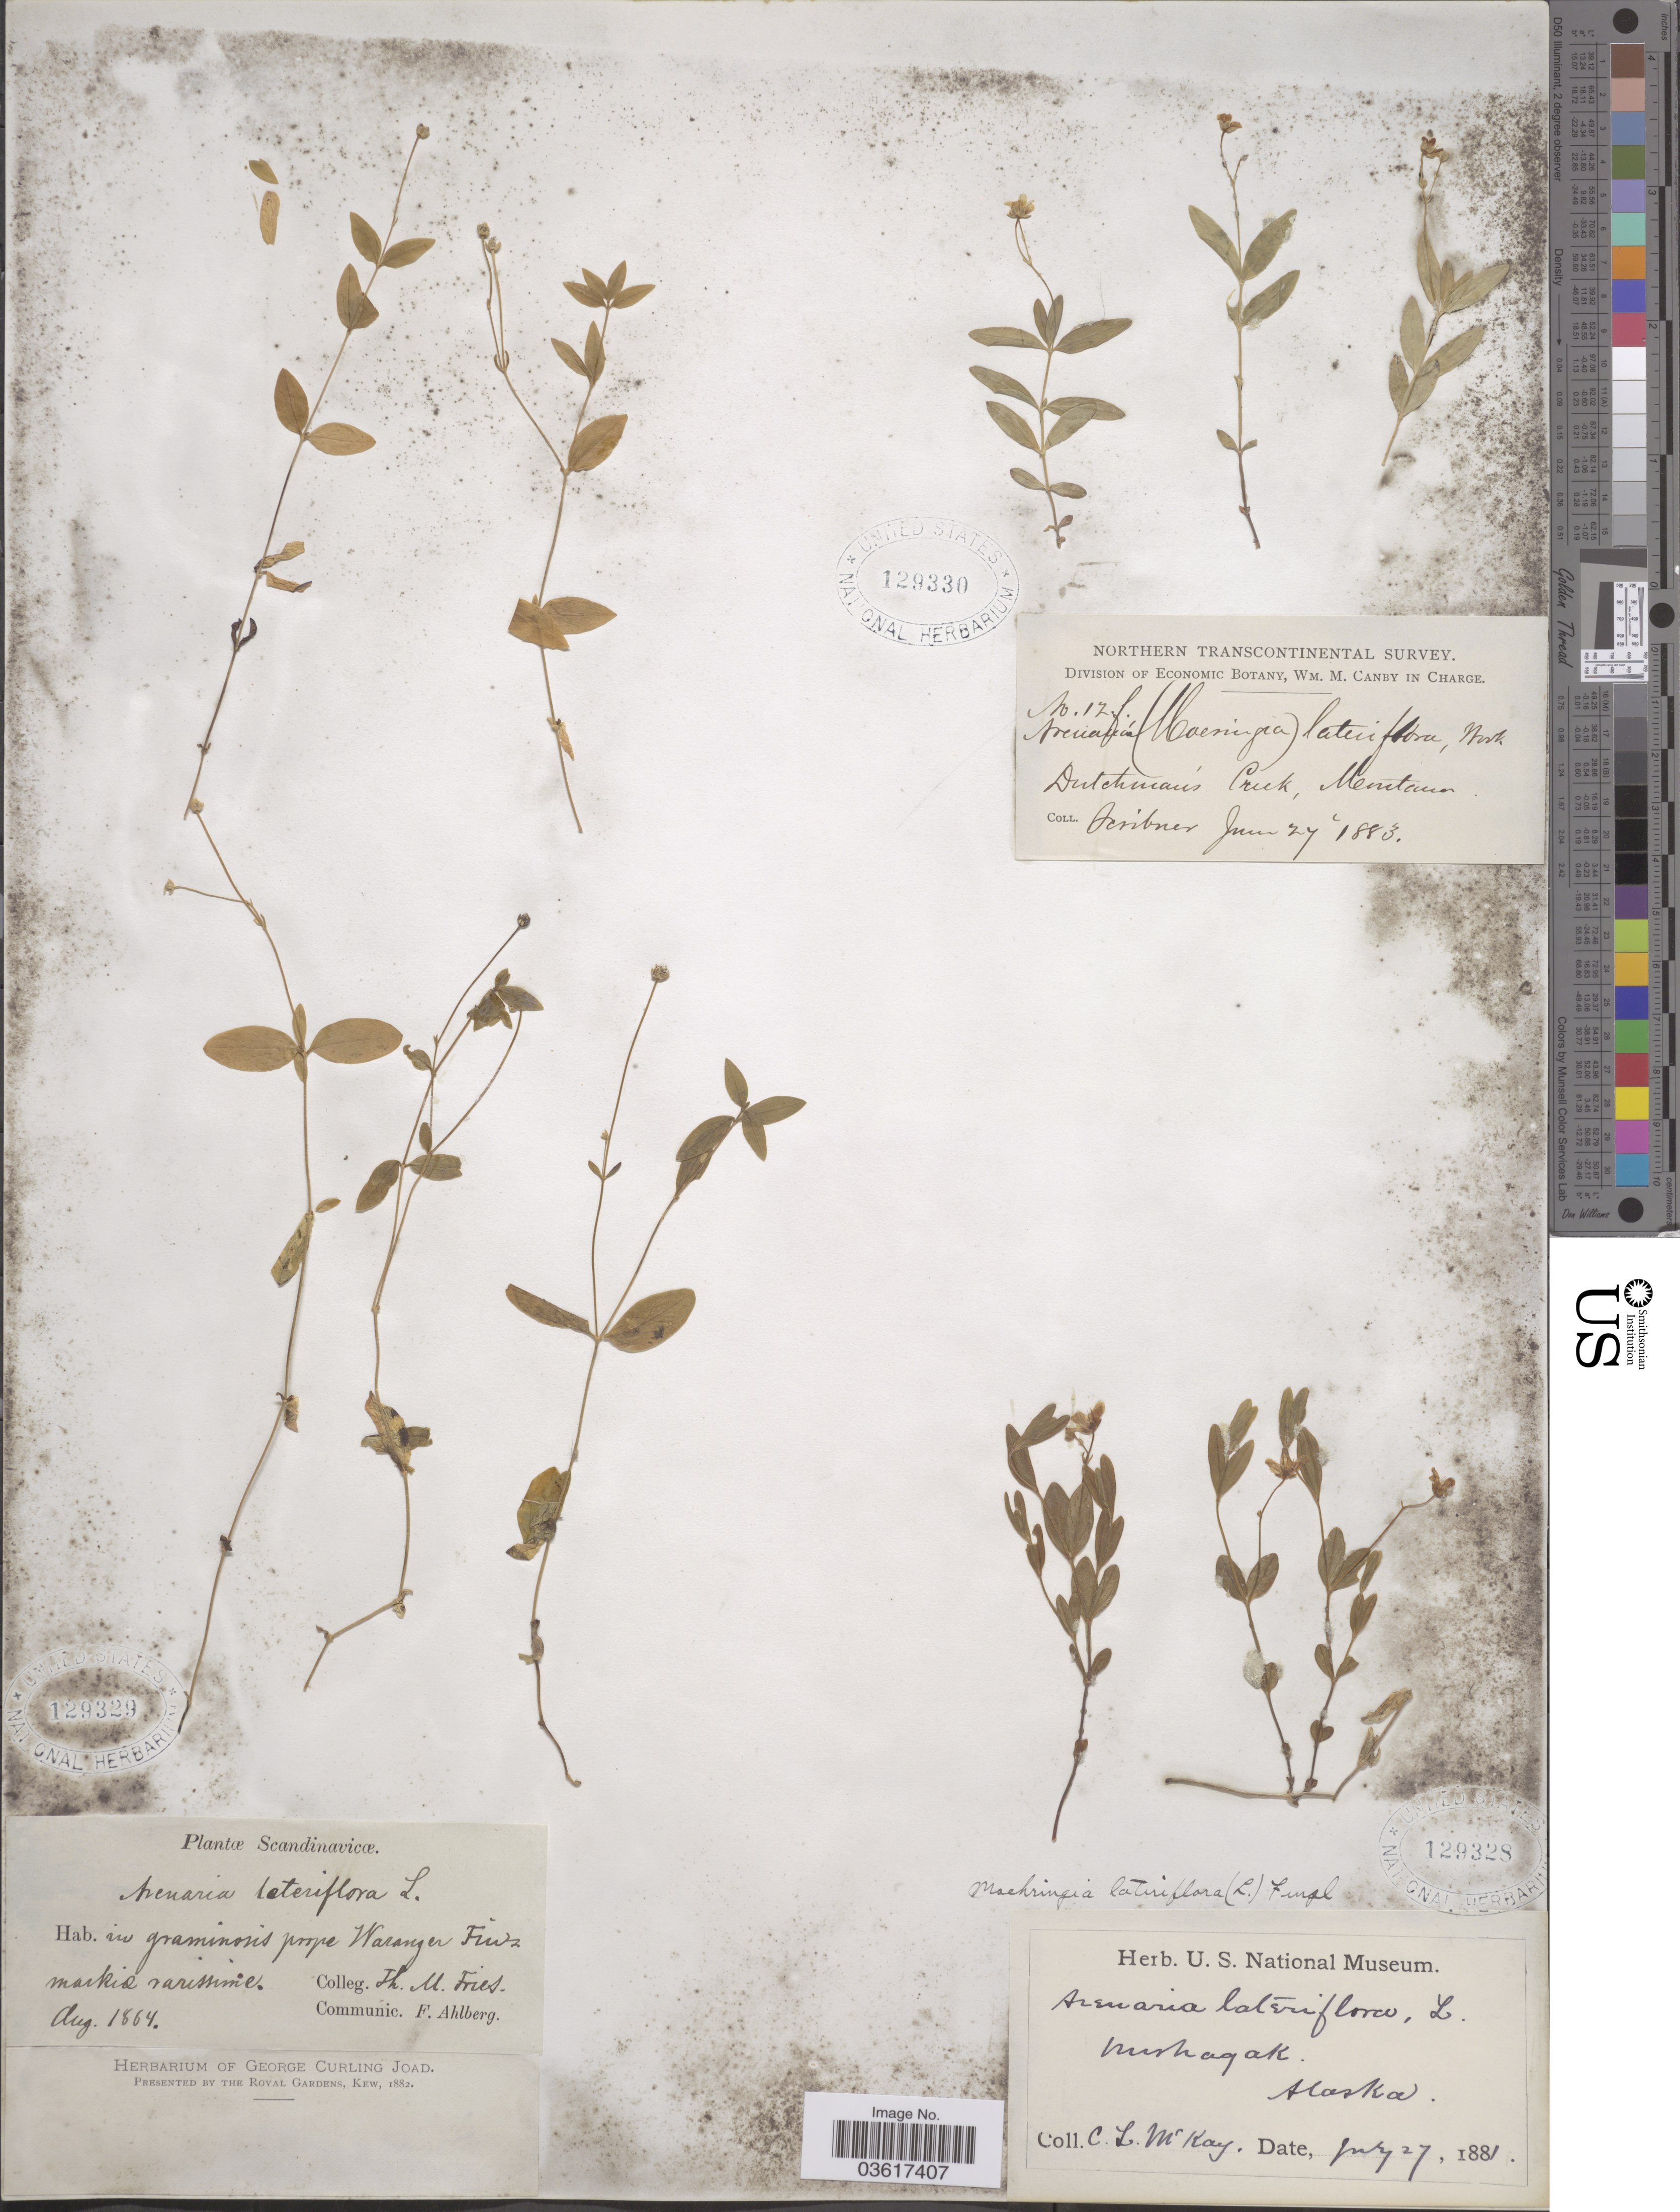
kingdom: Plantae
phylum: Tracheophyta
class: Magnoliopsida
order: Caryophyllales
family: Caryophyllaceae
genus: Moehringia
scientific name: Moehringia lateriflora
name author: (L.) Fenzl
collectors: C. McKay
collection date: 1881-07-27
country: United States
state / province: Alaska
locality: Nushagak.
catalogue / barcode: US 129328-3